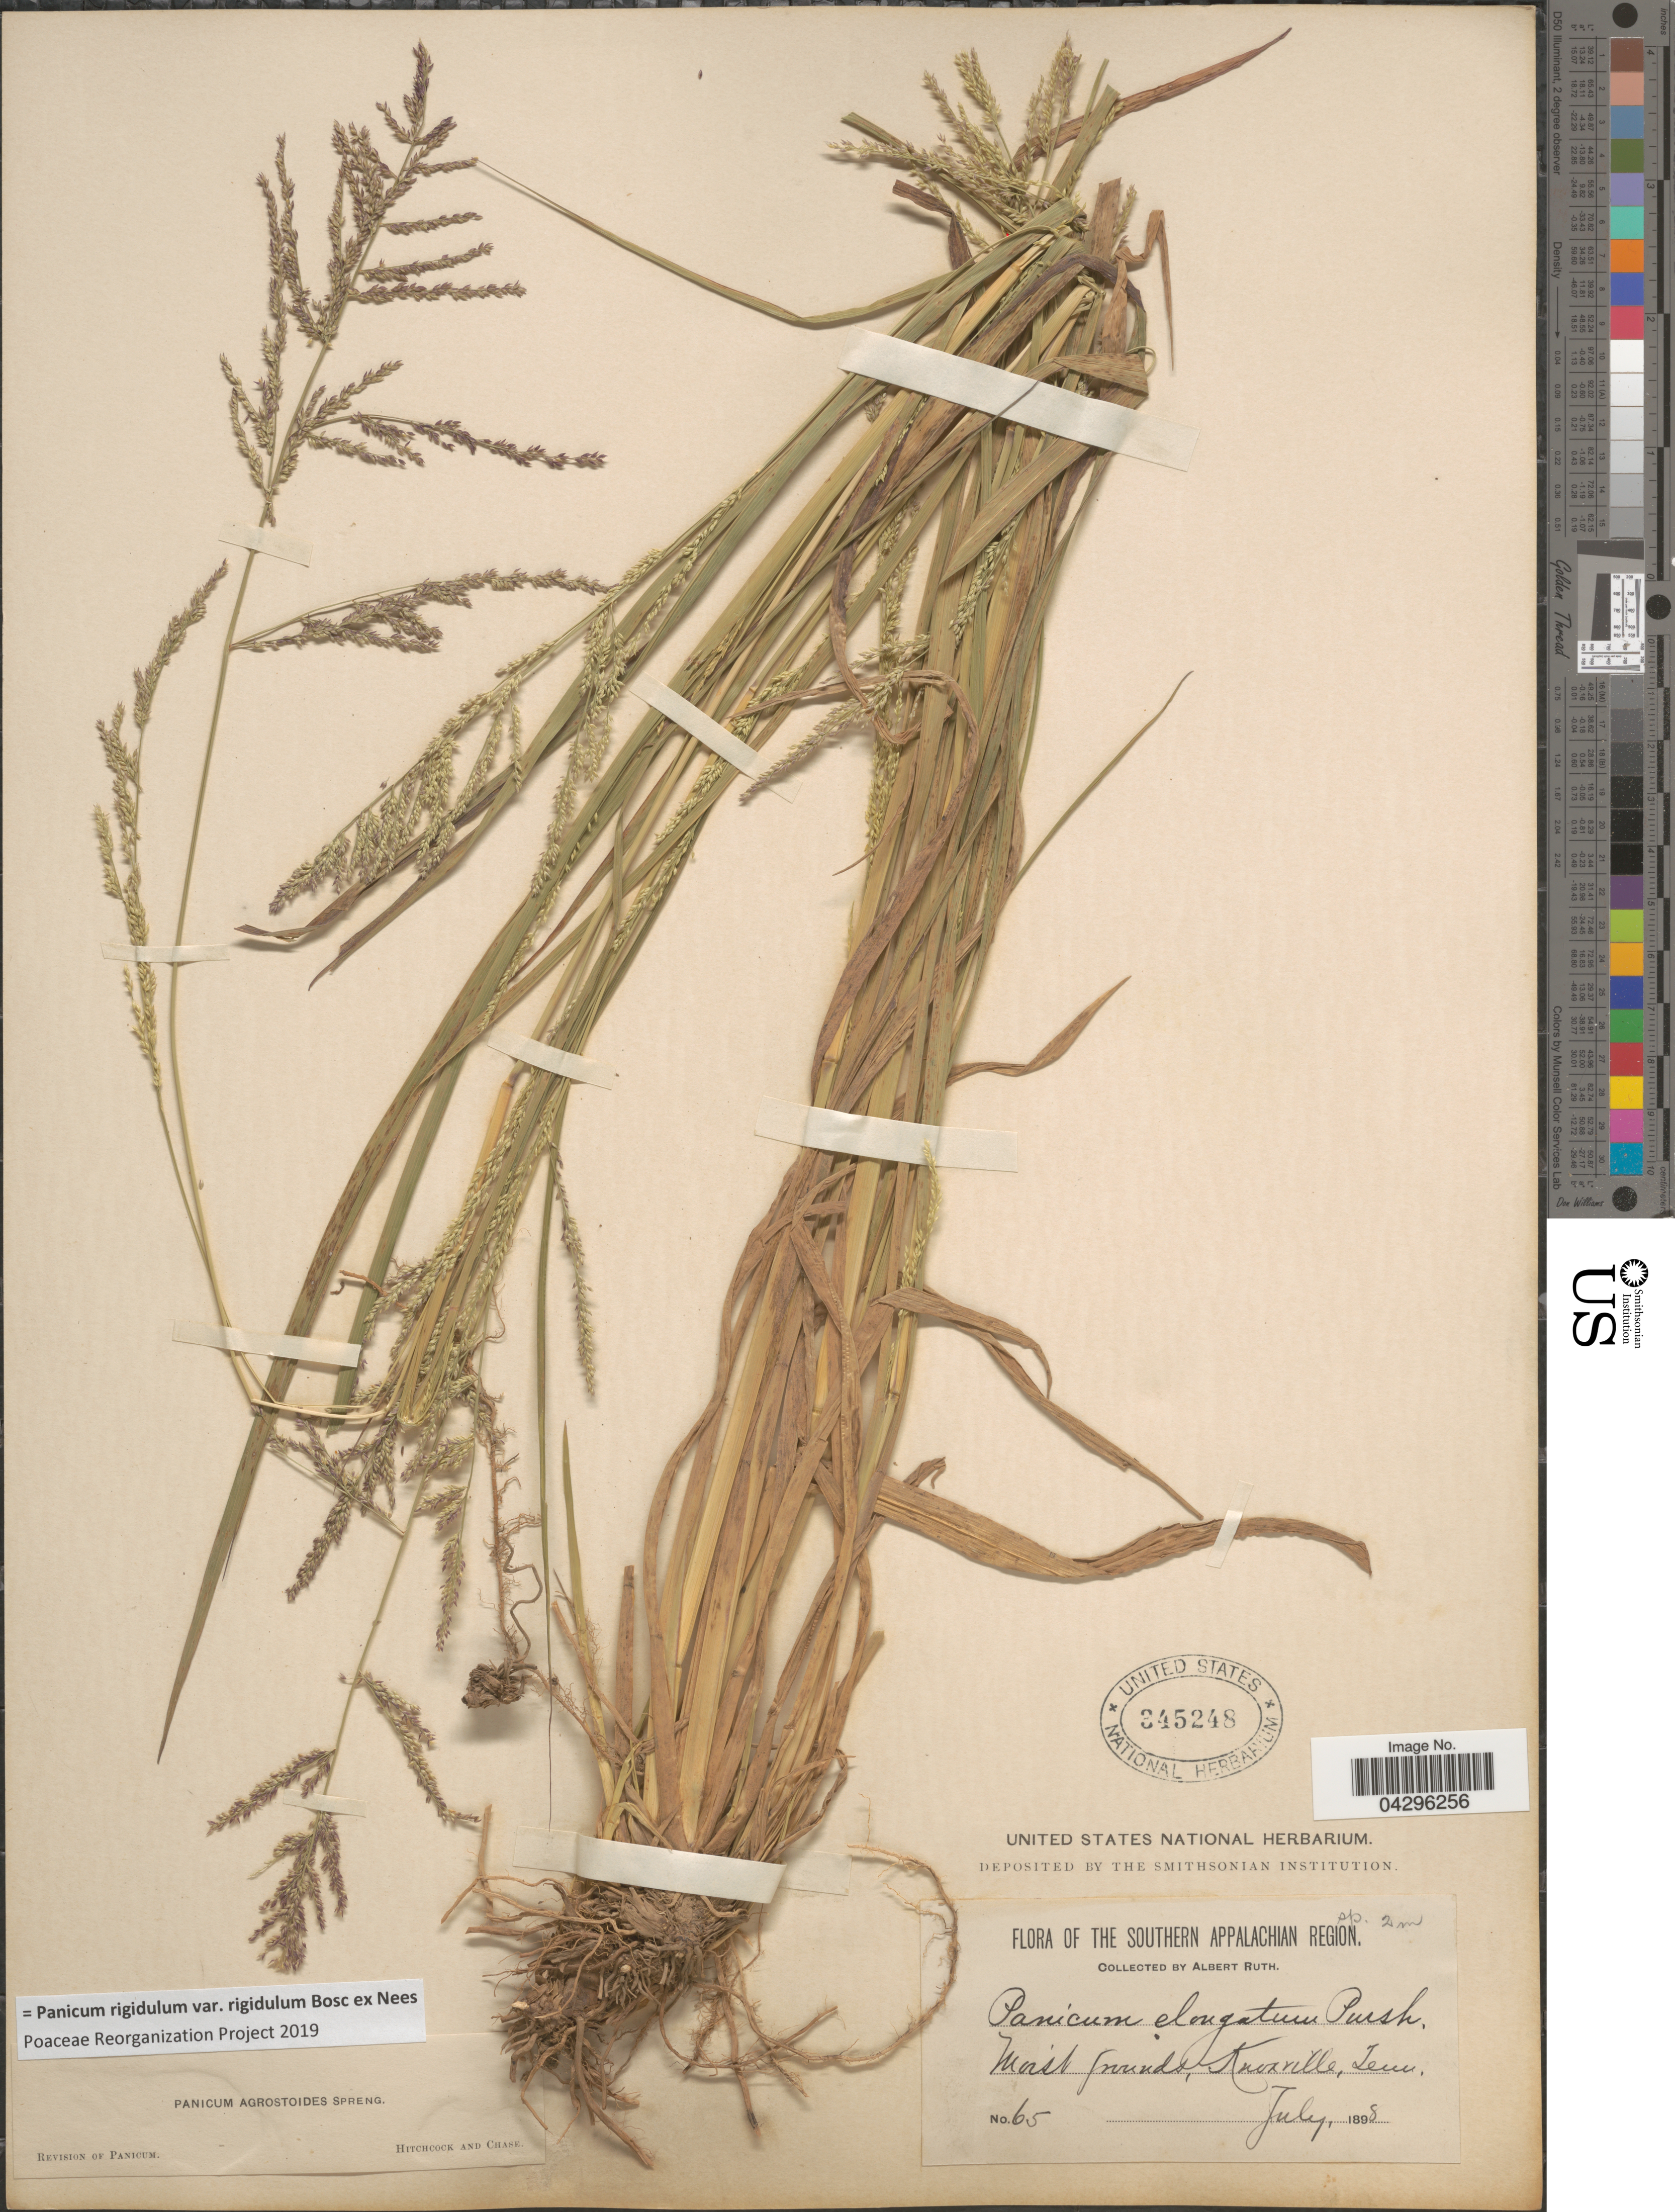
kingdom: Plantae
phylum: Tracheophyta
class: Liliopsida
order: Poales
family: Poaceae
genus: Panicum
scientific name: Panicum rigidulum var. rigidulum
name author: Bosc ex Nees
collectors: A. Ruth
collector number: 65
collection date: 1898-07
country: United States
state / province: Tennessee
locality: Moist grounds, Knoxville.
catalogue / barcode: US 345248